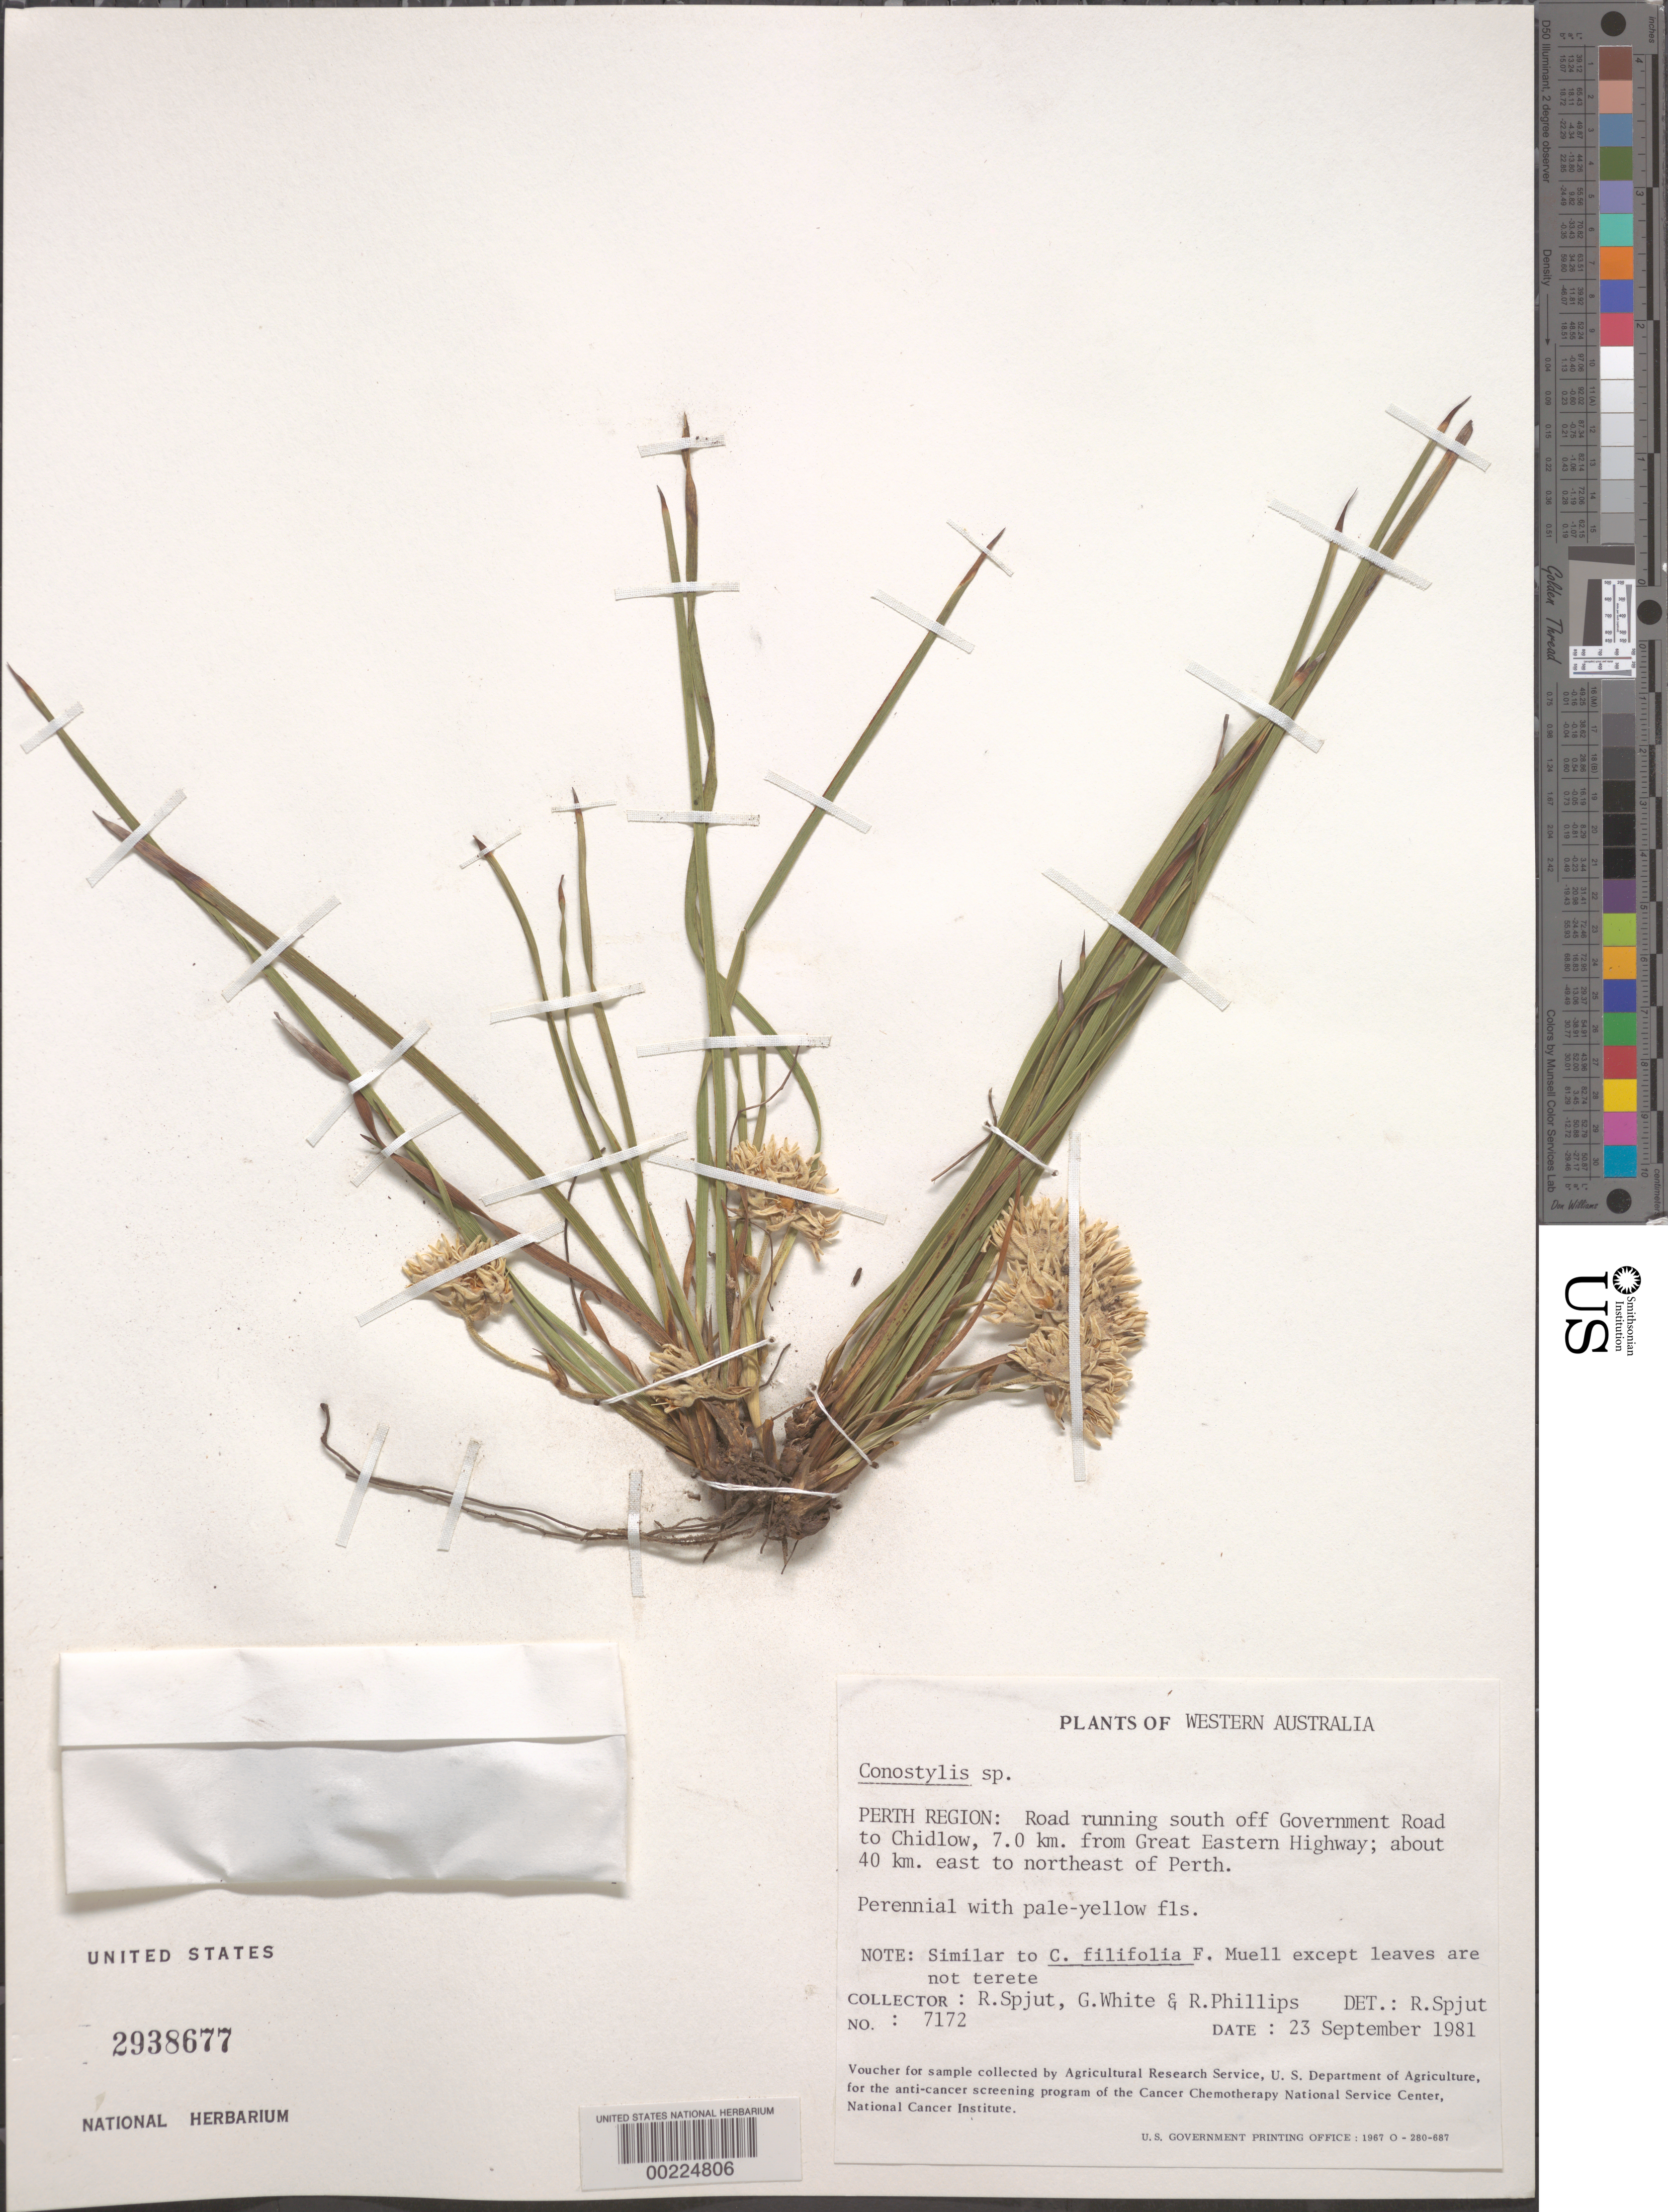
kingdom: Plantae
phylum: Tracheophyta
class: Liliopsida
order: Commelinales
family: Haemodoraceae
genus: Conostylis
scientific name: Conostylis sp.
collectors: R. Spjut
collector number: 7172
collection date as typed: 23 Sep 1981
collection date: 1981-09-23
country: Australia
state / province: Western Australia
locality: Perth region: road running s of government road to chidlow, 7 km from great eastern highway; about 40 km e to ne of perth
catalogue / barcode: US 2938677